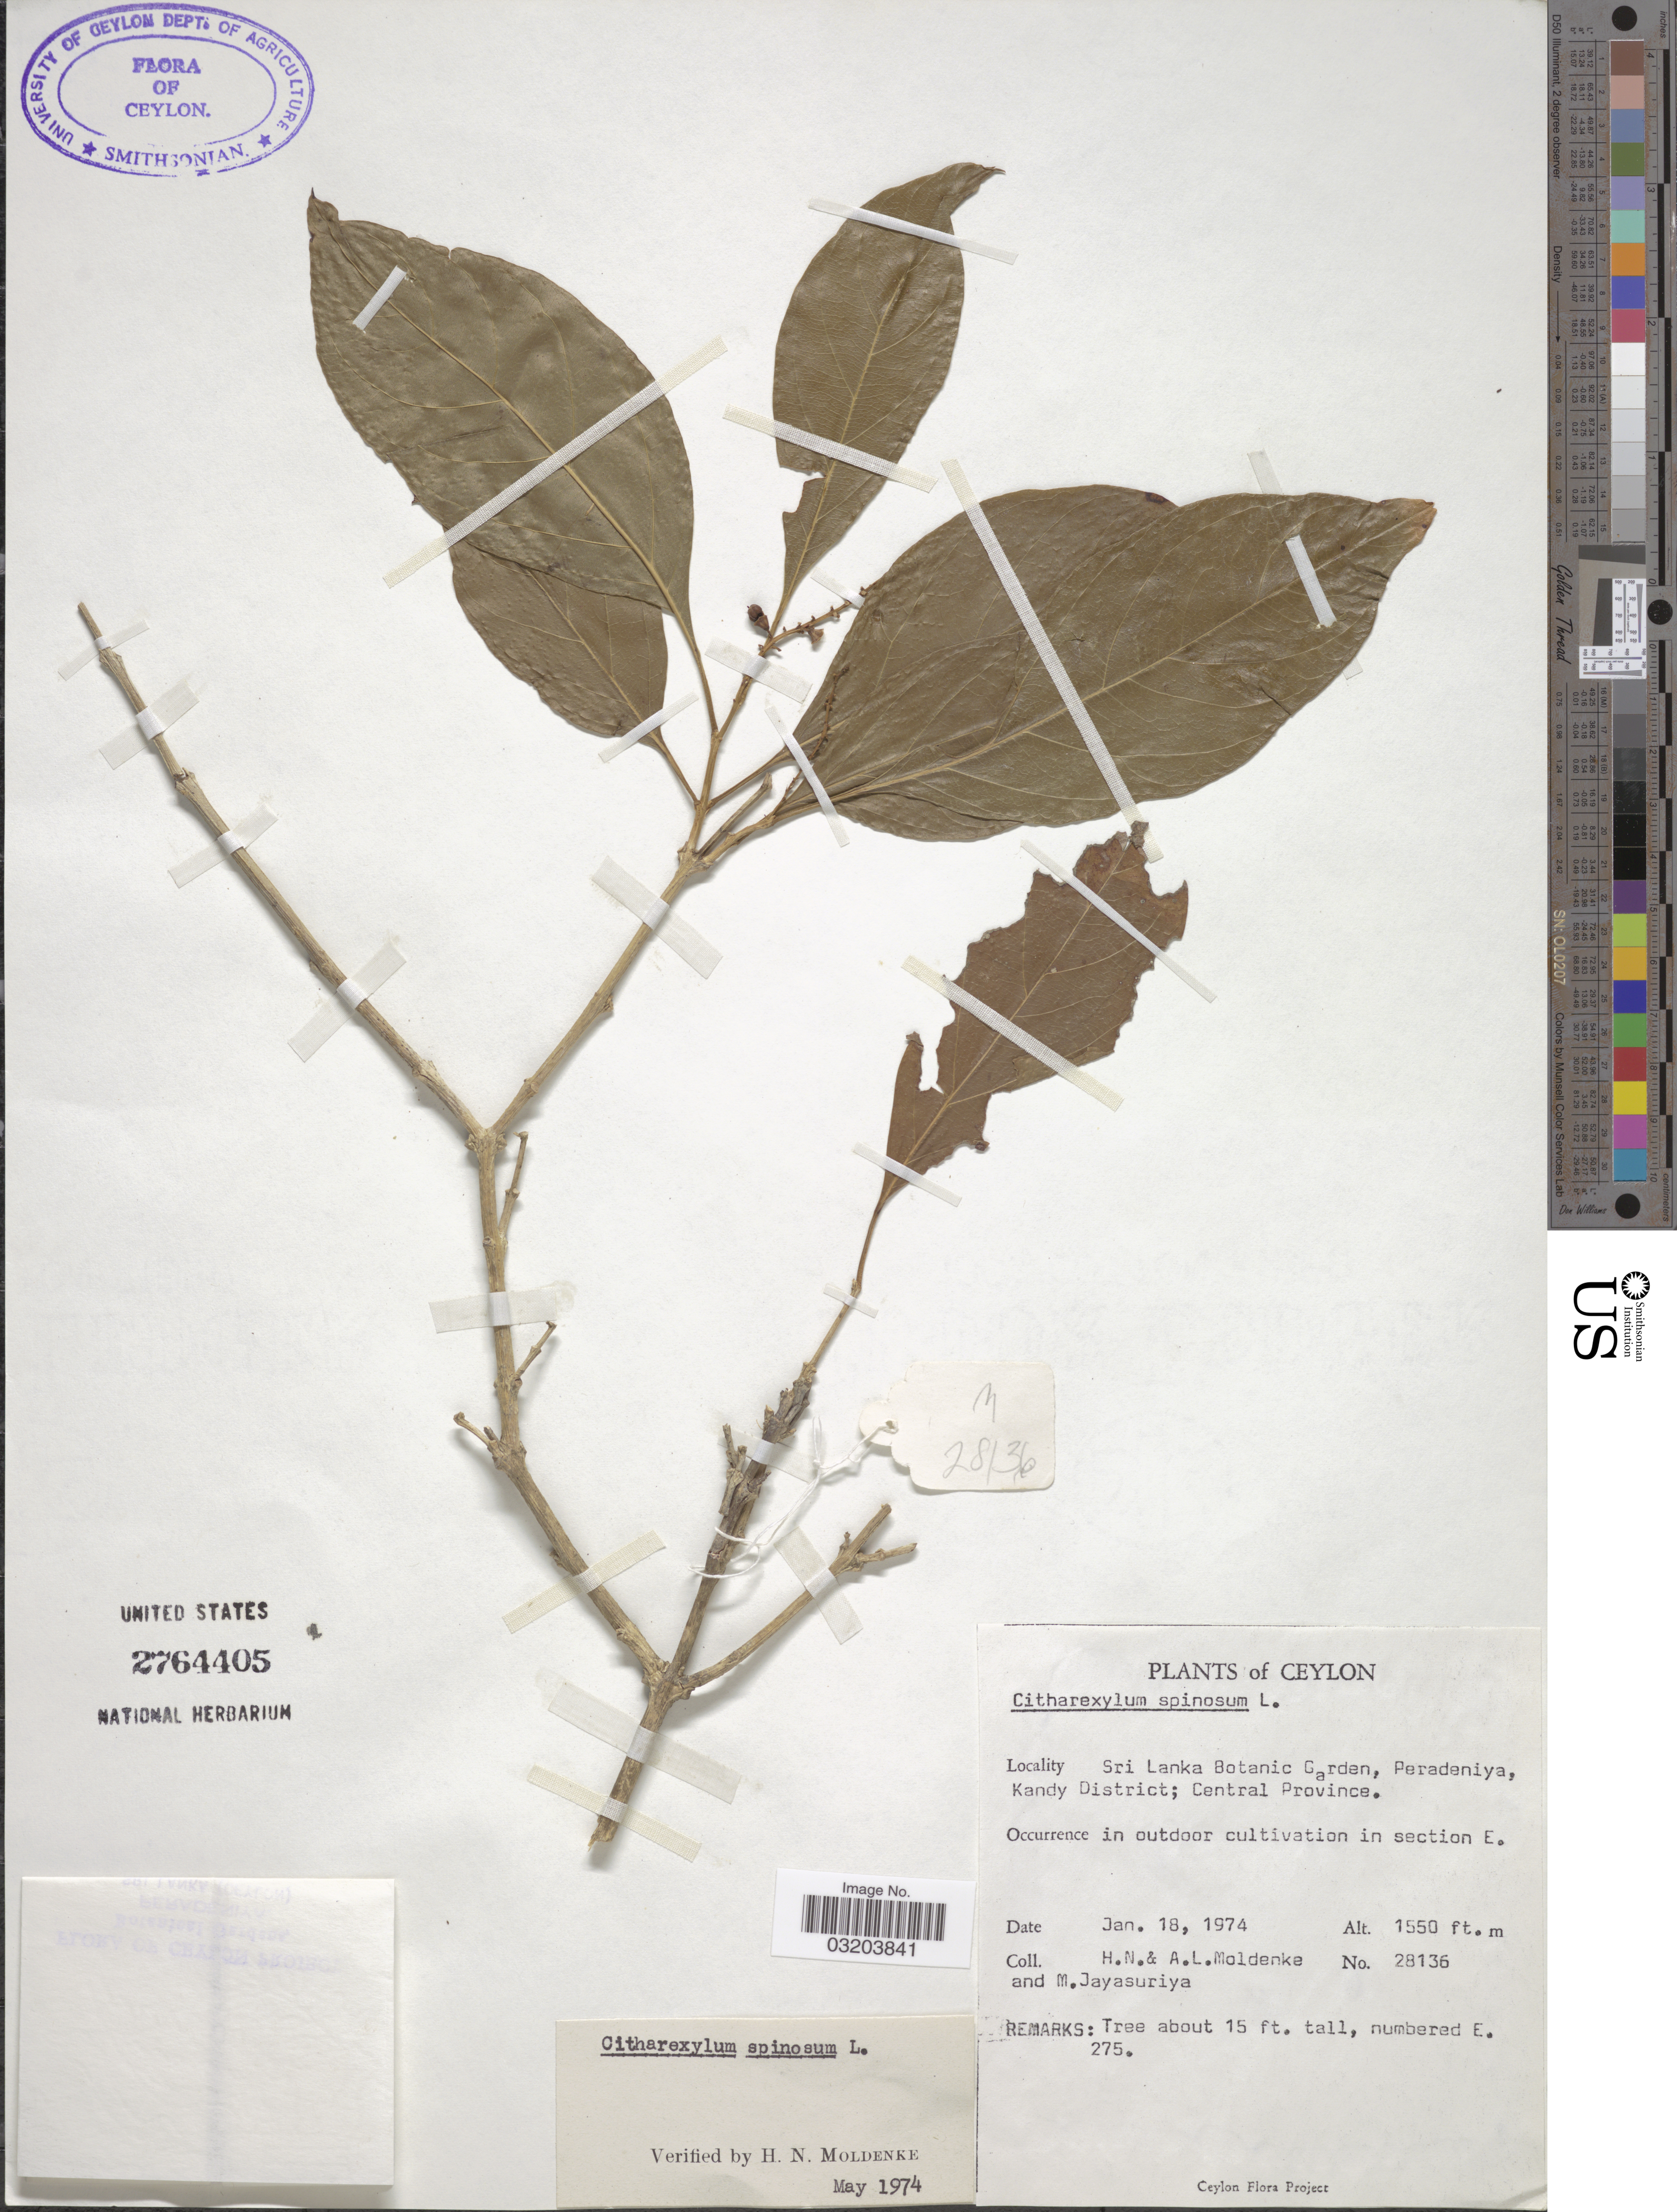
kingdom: Plantae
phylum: Tracheophyta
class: Magnoliopsida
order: Lamiales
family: Verbenaceae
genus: Citharexylum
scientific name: Citharexylum spinosum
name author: L.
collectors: H. N. Moldenke, A. L. Moldenke & M. Jayasuriya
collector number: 28136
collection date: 1974-01-18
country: Sri Lanka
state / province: Central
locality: Ceylon. Sri Lanka Botanic Gardens, Peradeniya, Kandy District. In outdoor cultivation in Section E.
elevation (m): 472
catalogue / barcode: US 2764405